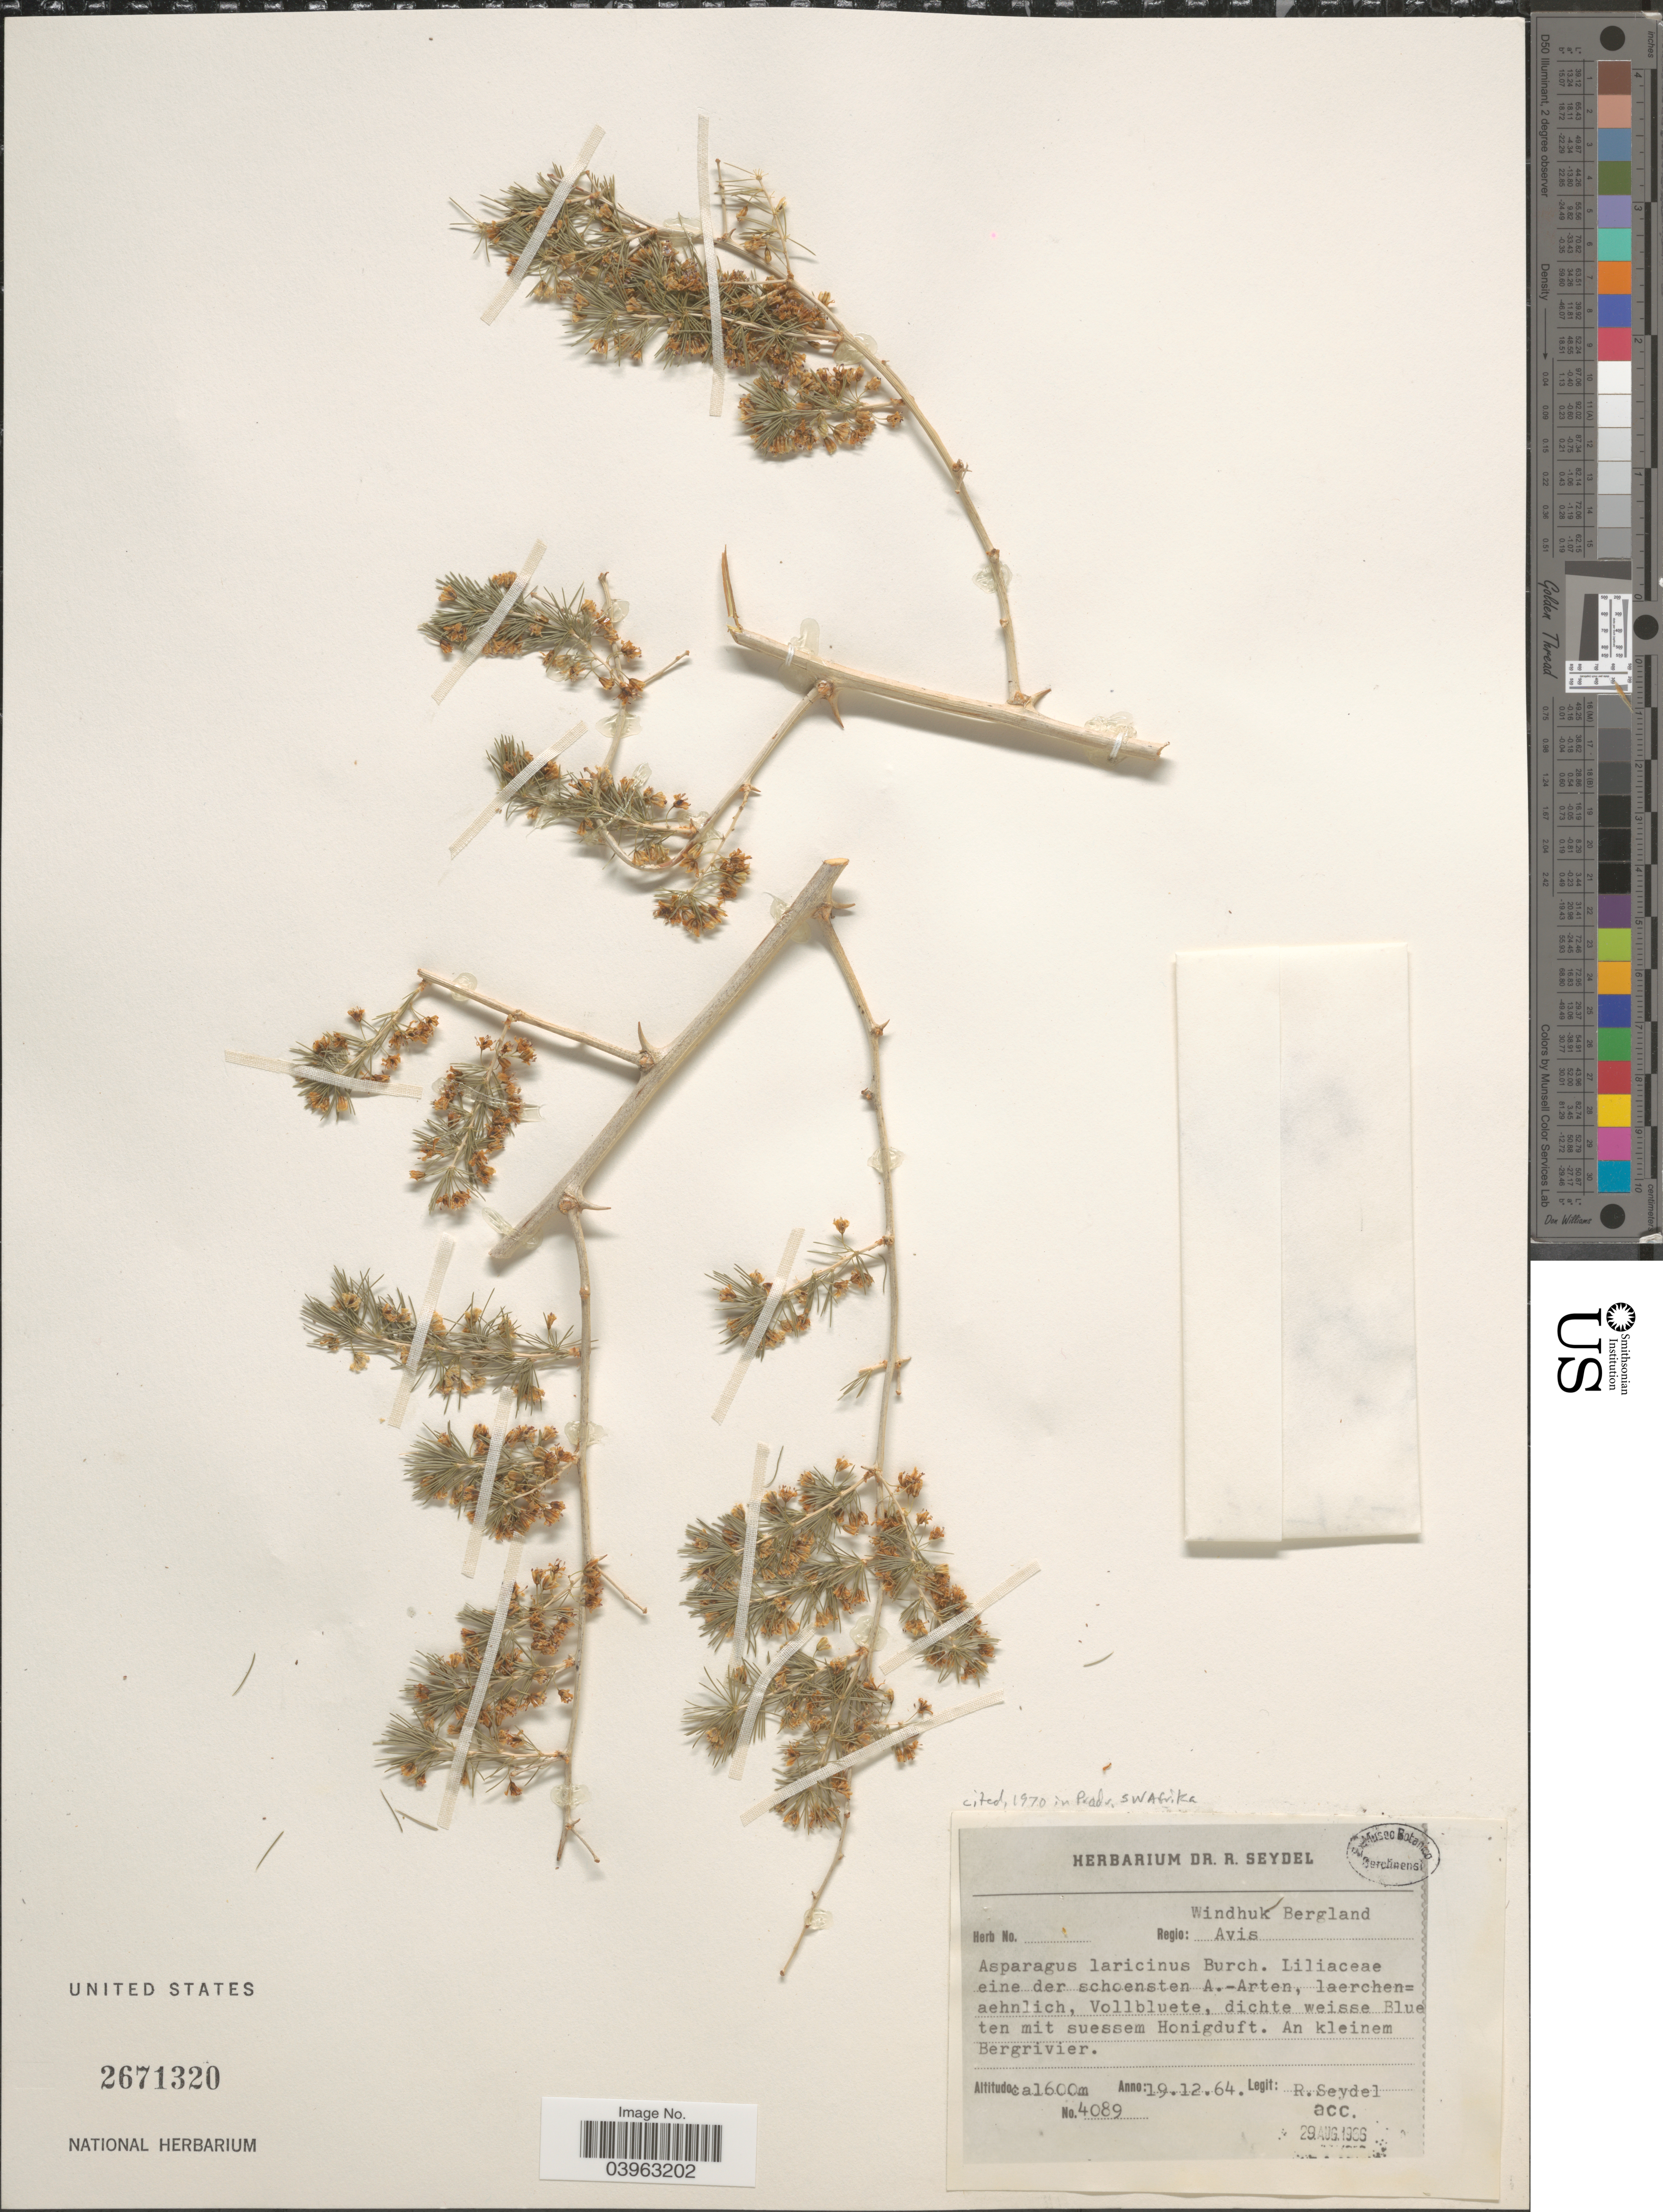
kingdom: Plantae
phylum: Tracheophyta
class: Liliopsida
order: Asparagales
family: Asparagaceae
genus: Asparagus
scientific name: Asparagus laricinus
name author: Burch.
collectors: R. Seydel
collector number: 4089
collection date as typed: Transcribed d/m/y: 19/12/64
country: South Africa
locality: Windhuk Bergland. Regio: Avis. An kleinem Bergrivier.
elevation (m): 1600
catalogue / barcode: US 2671320